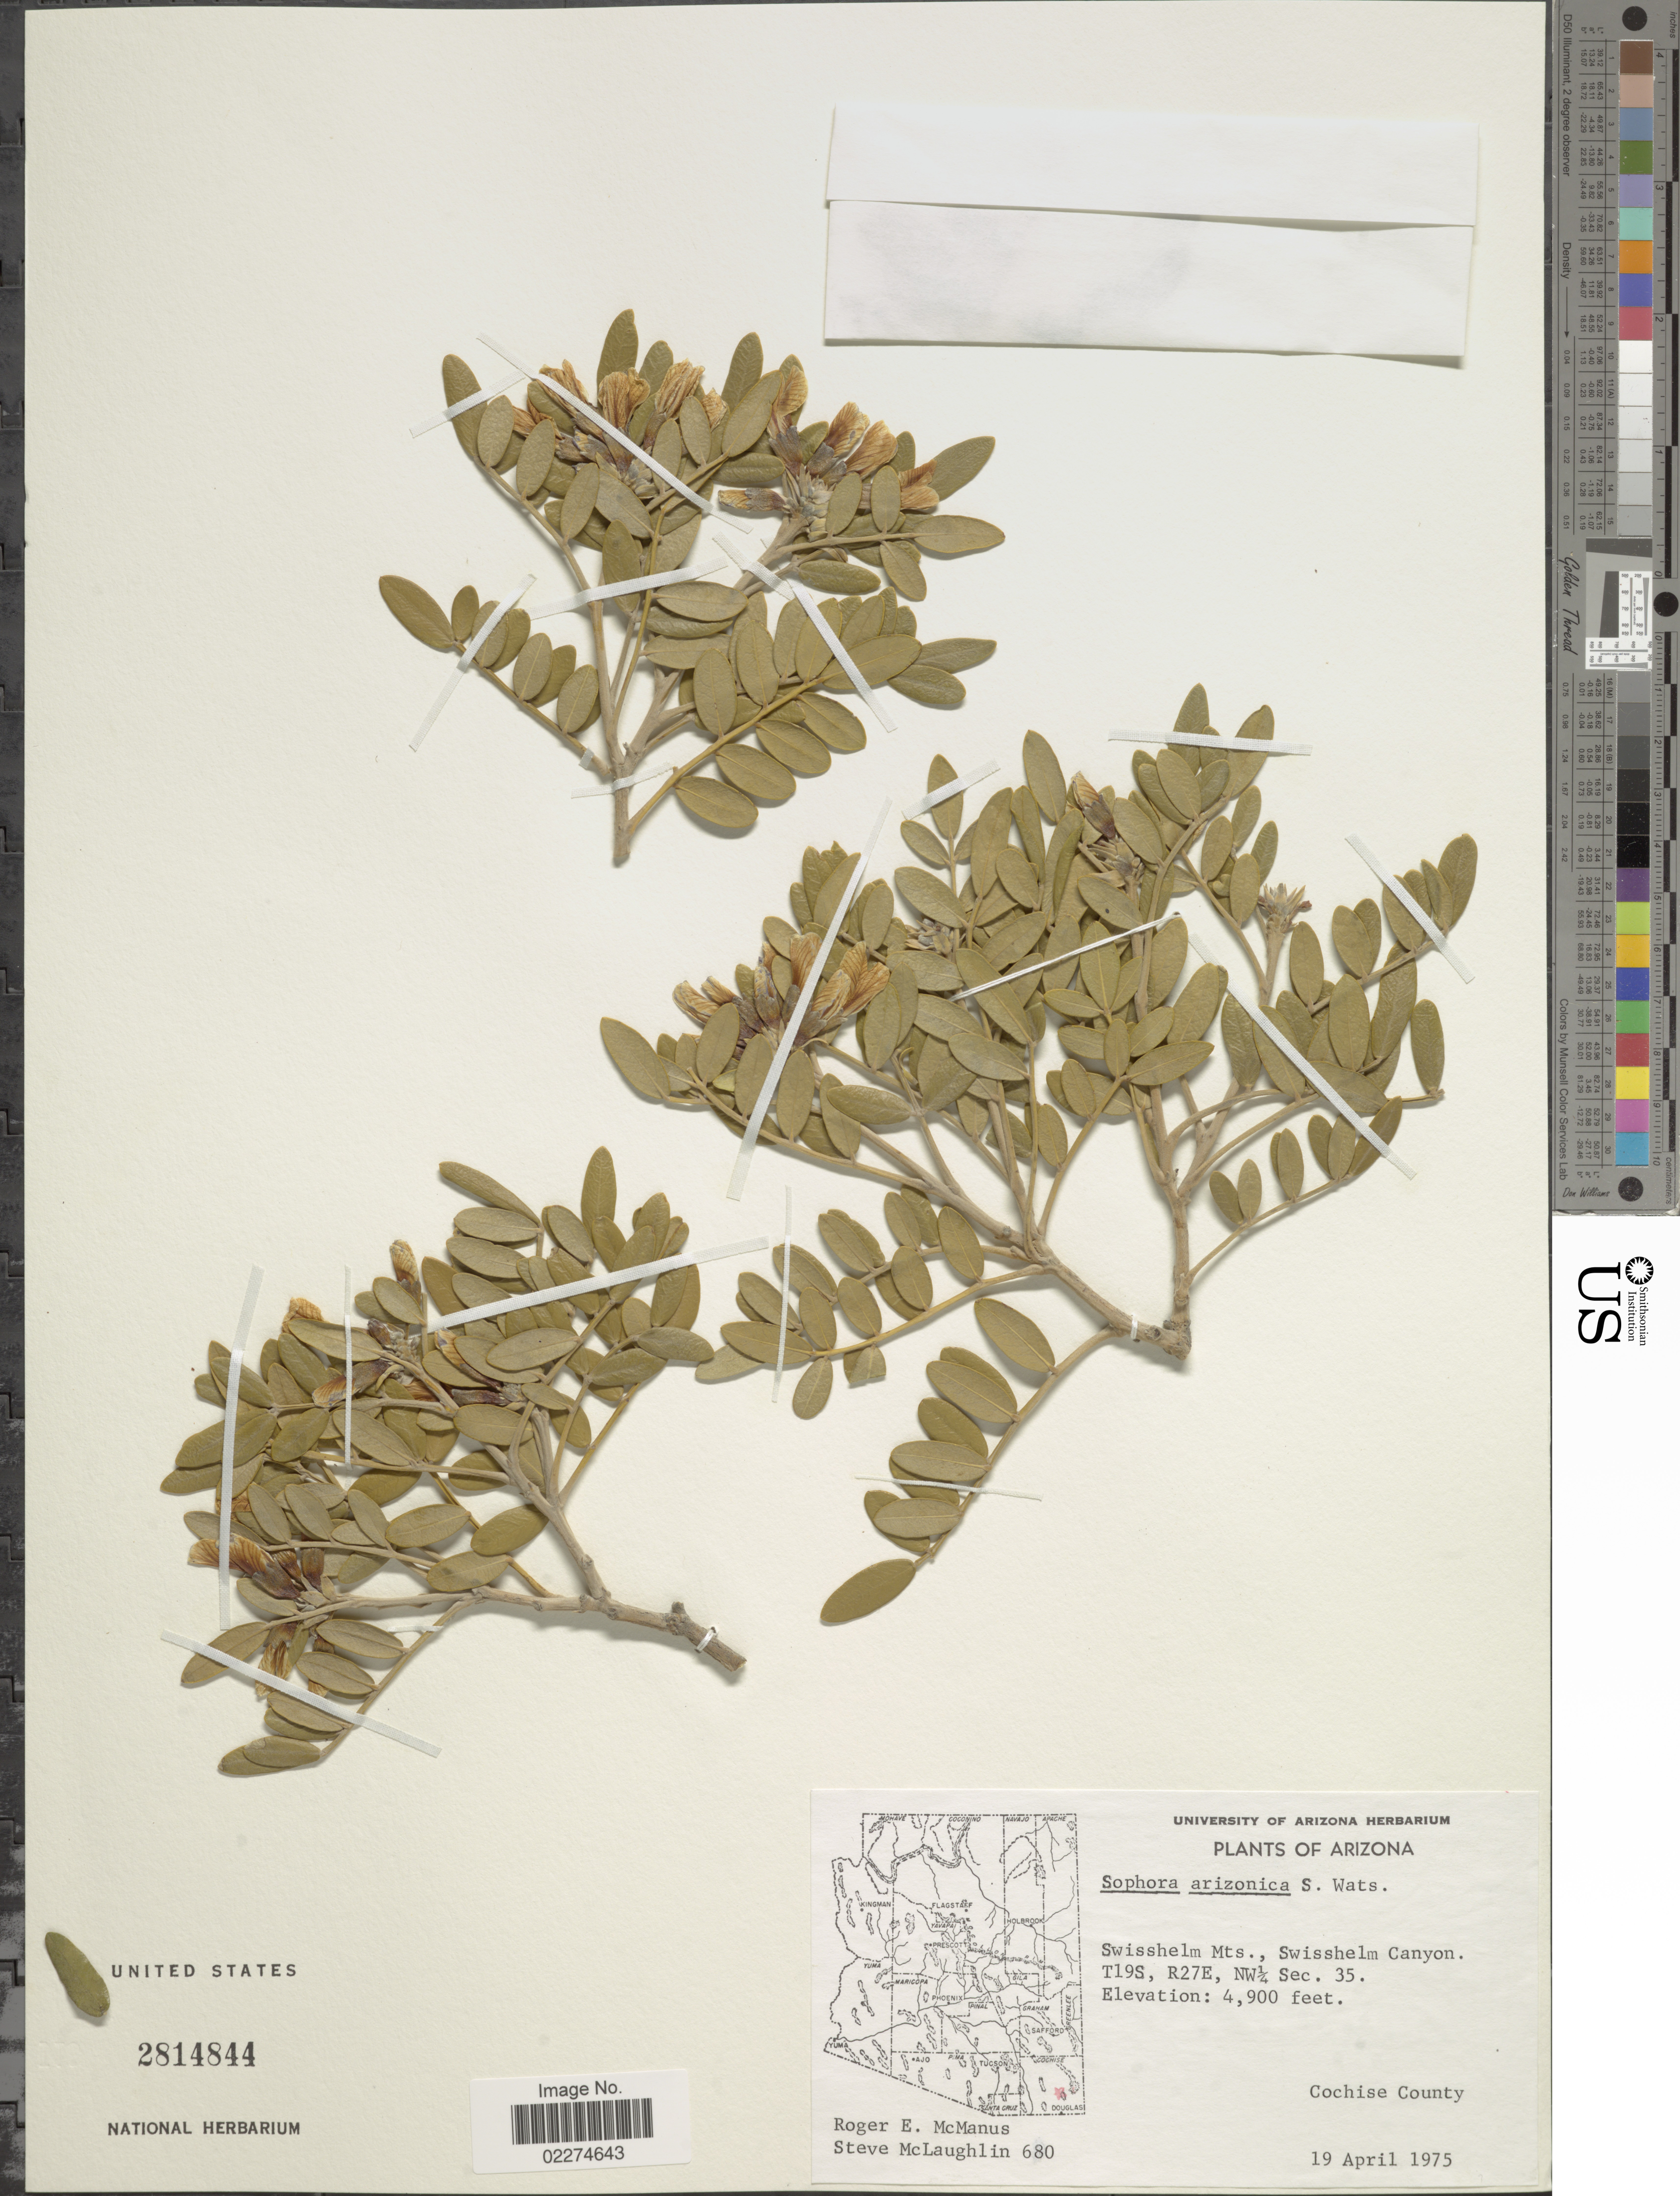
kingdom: Plantae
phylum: Tracheophyta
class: Magnoliopsida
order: Fabales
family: Fabaceae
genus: Dermatophyllum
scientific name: Dermatophyllum arizonicum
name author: (S. Watson) Vincent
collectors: R. McManus & S. McLaughlin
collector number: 680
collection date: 1975-04-19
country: United States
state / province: Arizona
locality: Swisshelm Mts., Swisshelm Canyon, T19S, R27E, NW¼, Sec. 35, Cochise County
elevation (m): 1494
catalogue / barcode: US 2814844